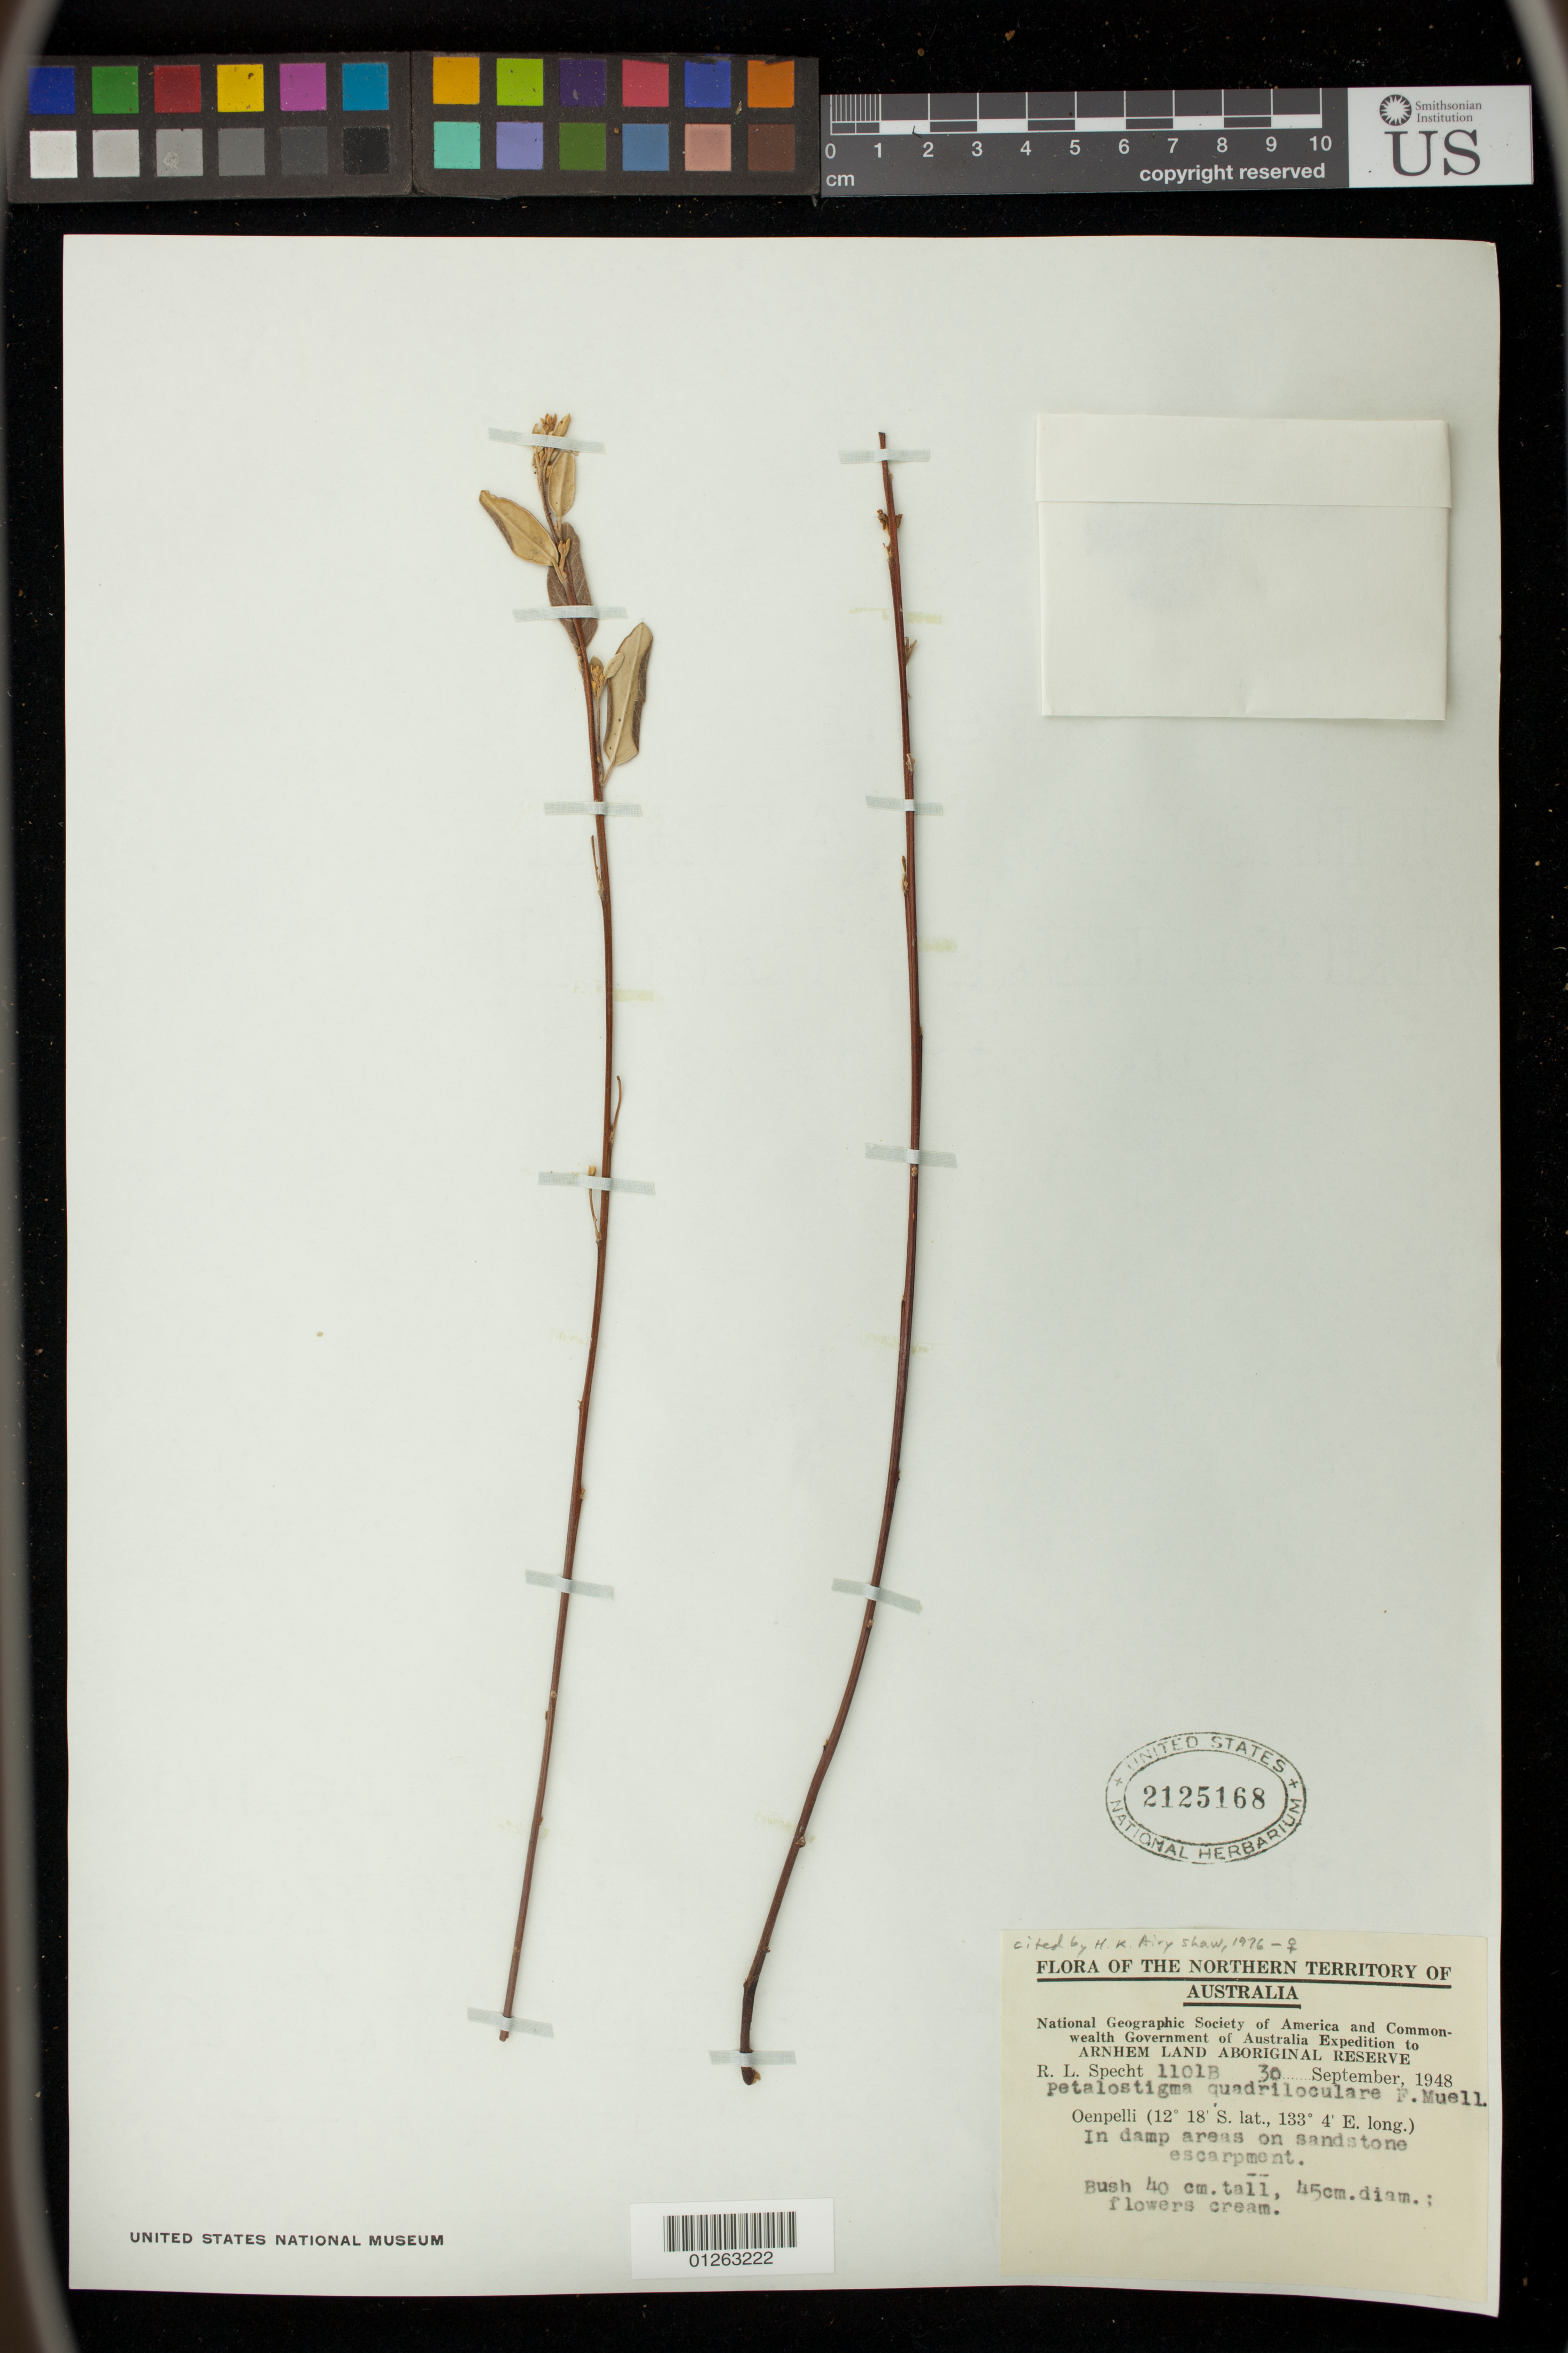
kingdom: Plantae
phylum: Tracheophyta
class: Magnoliopsida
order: Malpighiales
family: Picrodendraceae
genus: Petalostigma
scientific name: Petalostigma quadriloculare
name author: F. Muell.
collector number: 1101B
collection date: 1948-09-30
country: Australia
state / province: Northern Territory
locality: Arnhem Land Aboriginal Reserve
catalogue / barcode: US 2125168